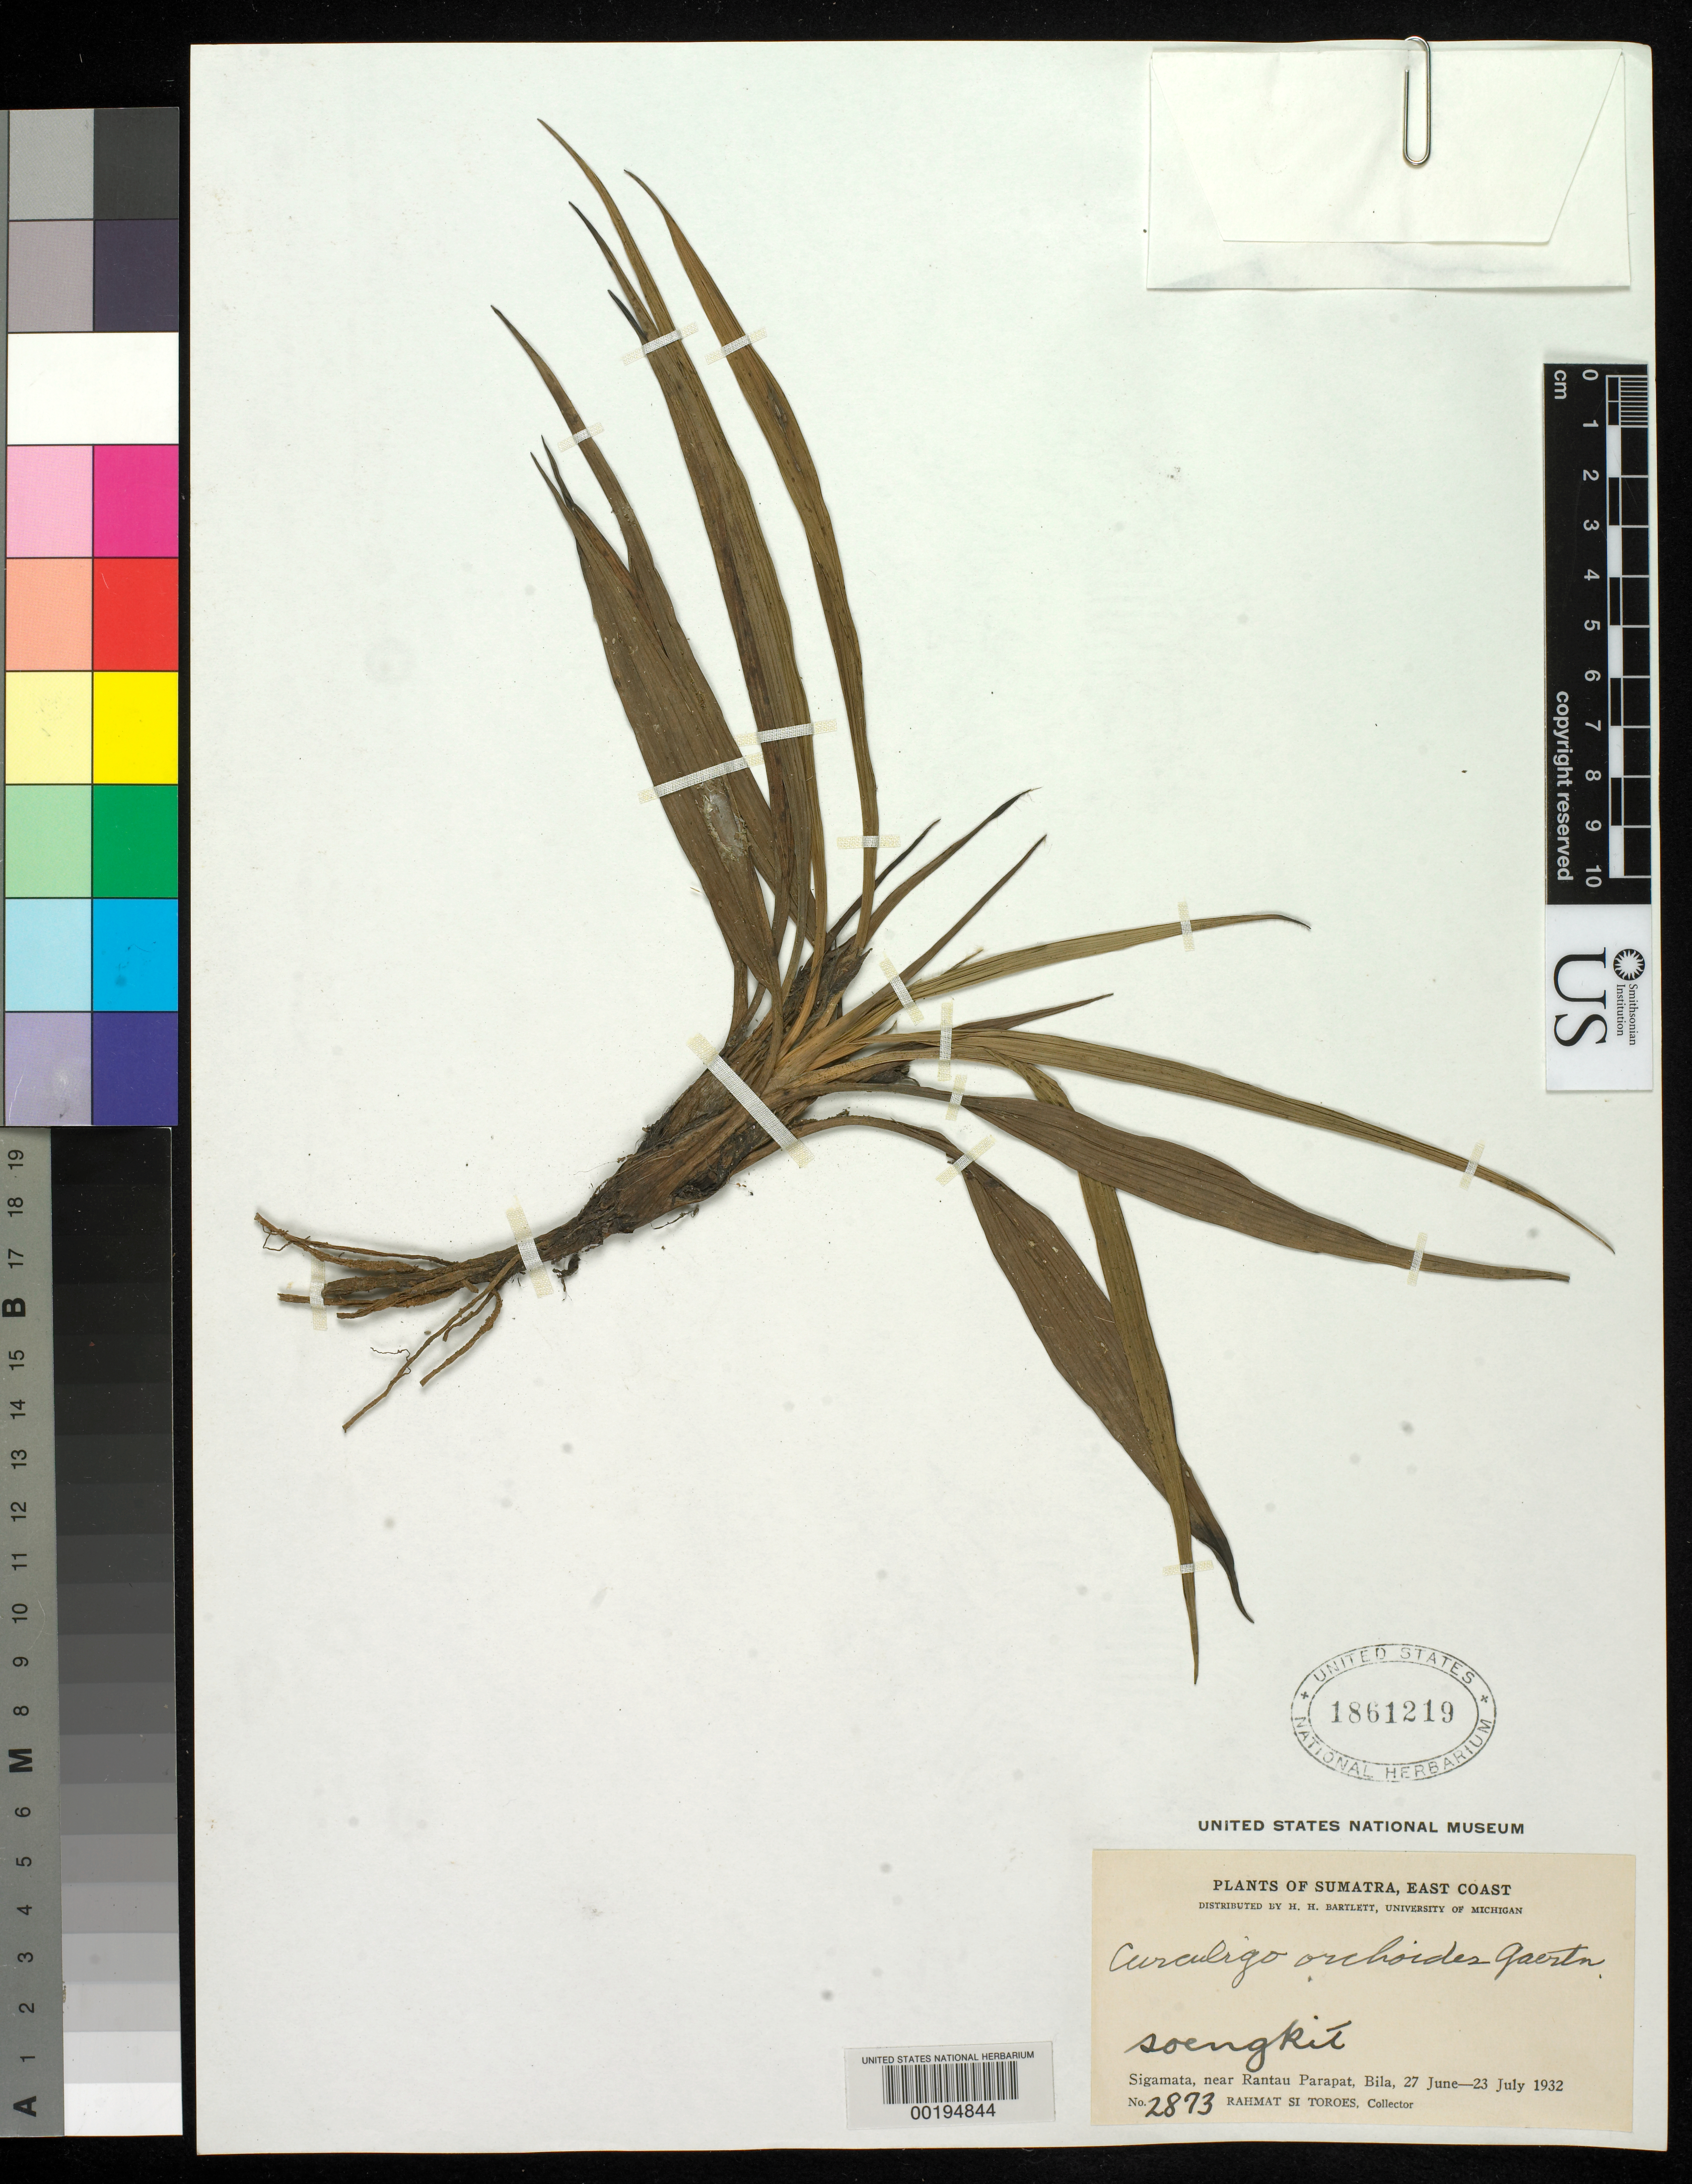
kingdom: Plantae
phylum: Tracheophyta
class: Liliopsida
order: Asparagales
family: Hypoxidaceae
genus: Curculigo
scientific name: Curculigo orchioides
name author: Gaertn.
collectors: Rahmat Si Boeea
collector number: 2873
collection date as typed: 27 Jun 1932 to 23 Jul 1932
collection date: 1932-06-27/1932-07-23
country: Indonesia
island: Sumatra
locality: Soengkit, sigamata, near rantau parapat, bila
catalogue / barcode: US 1861219